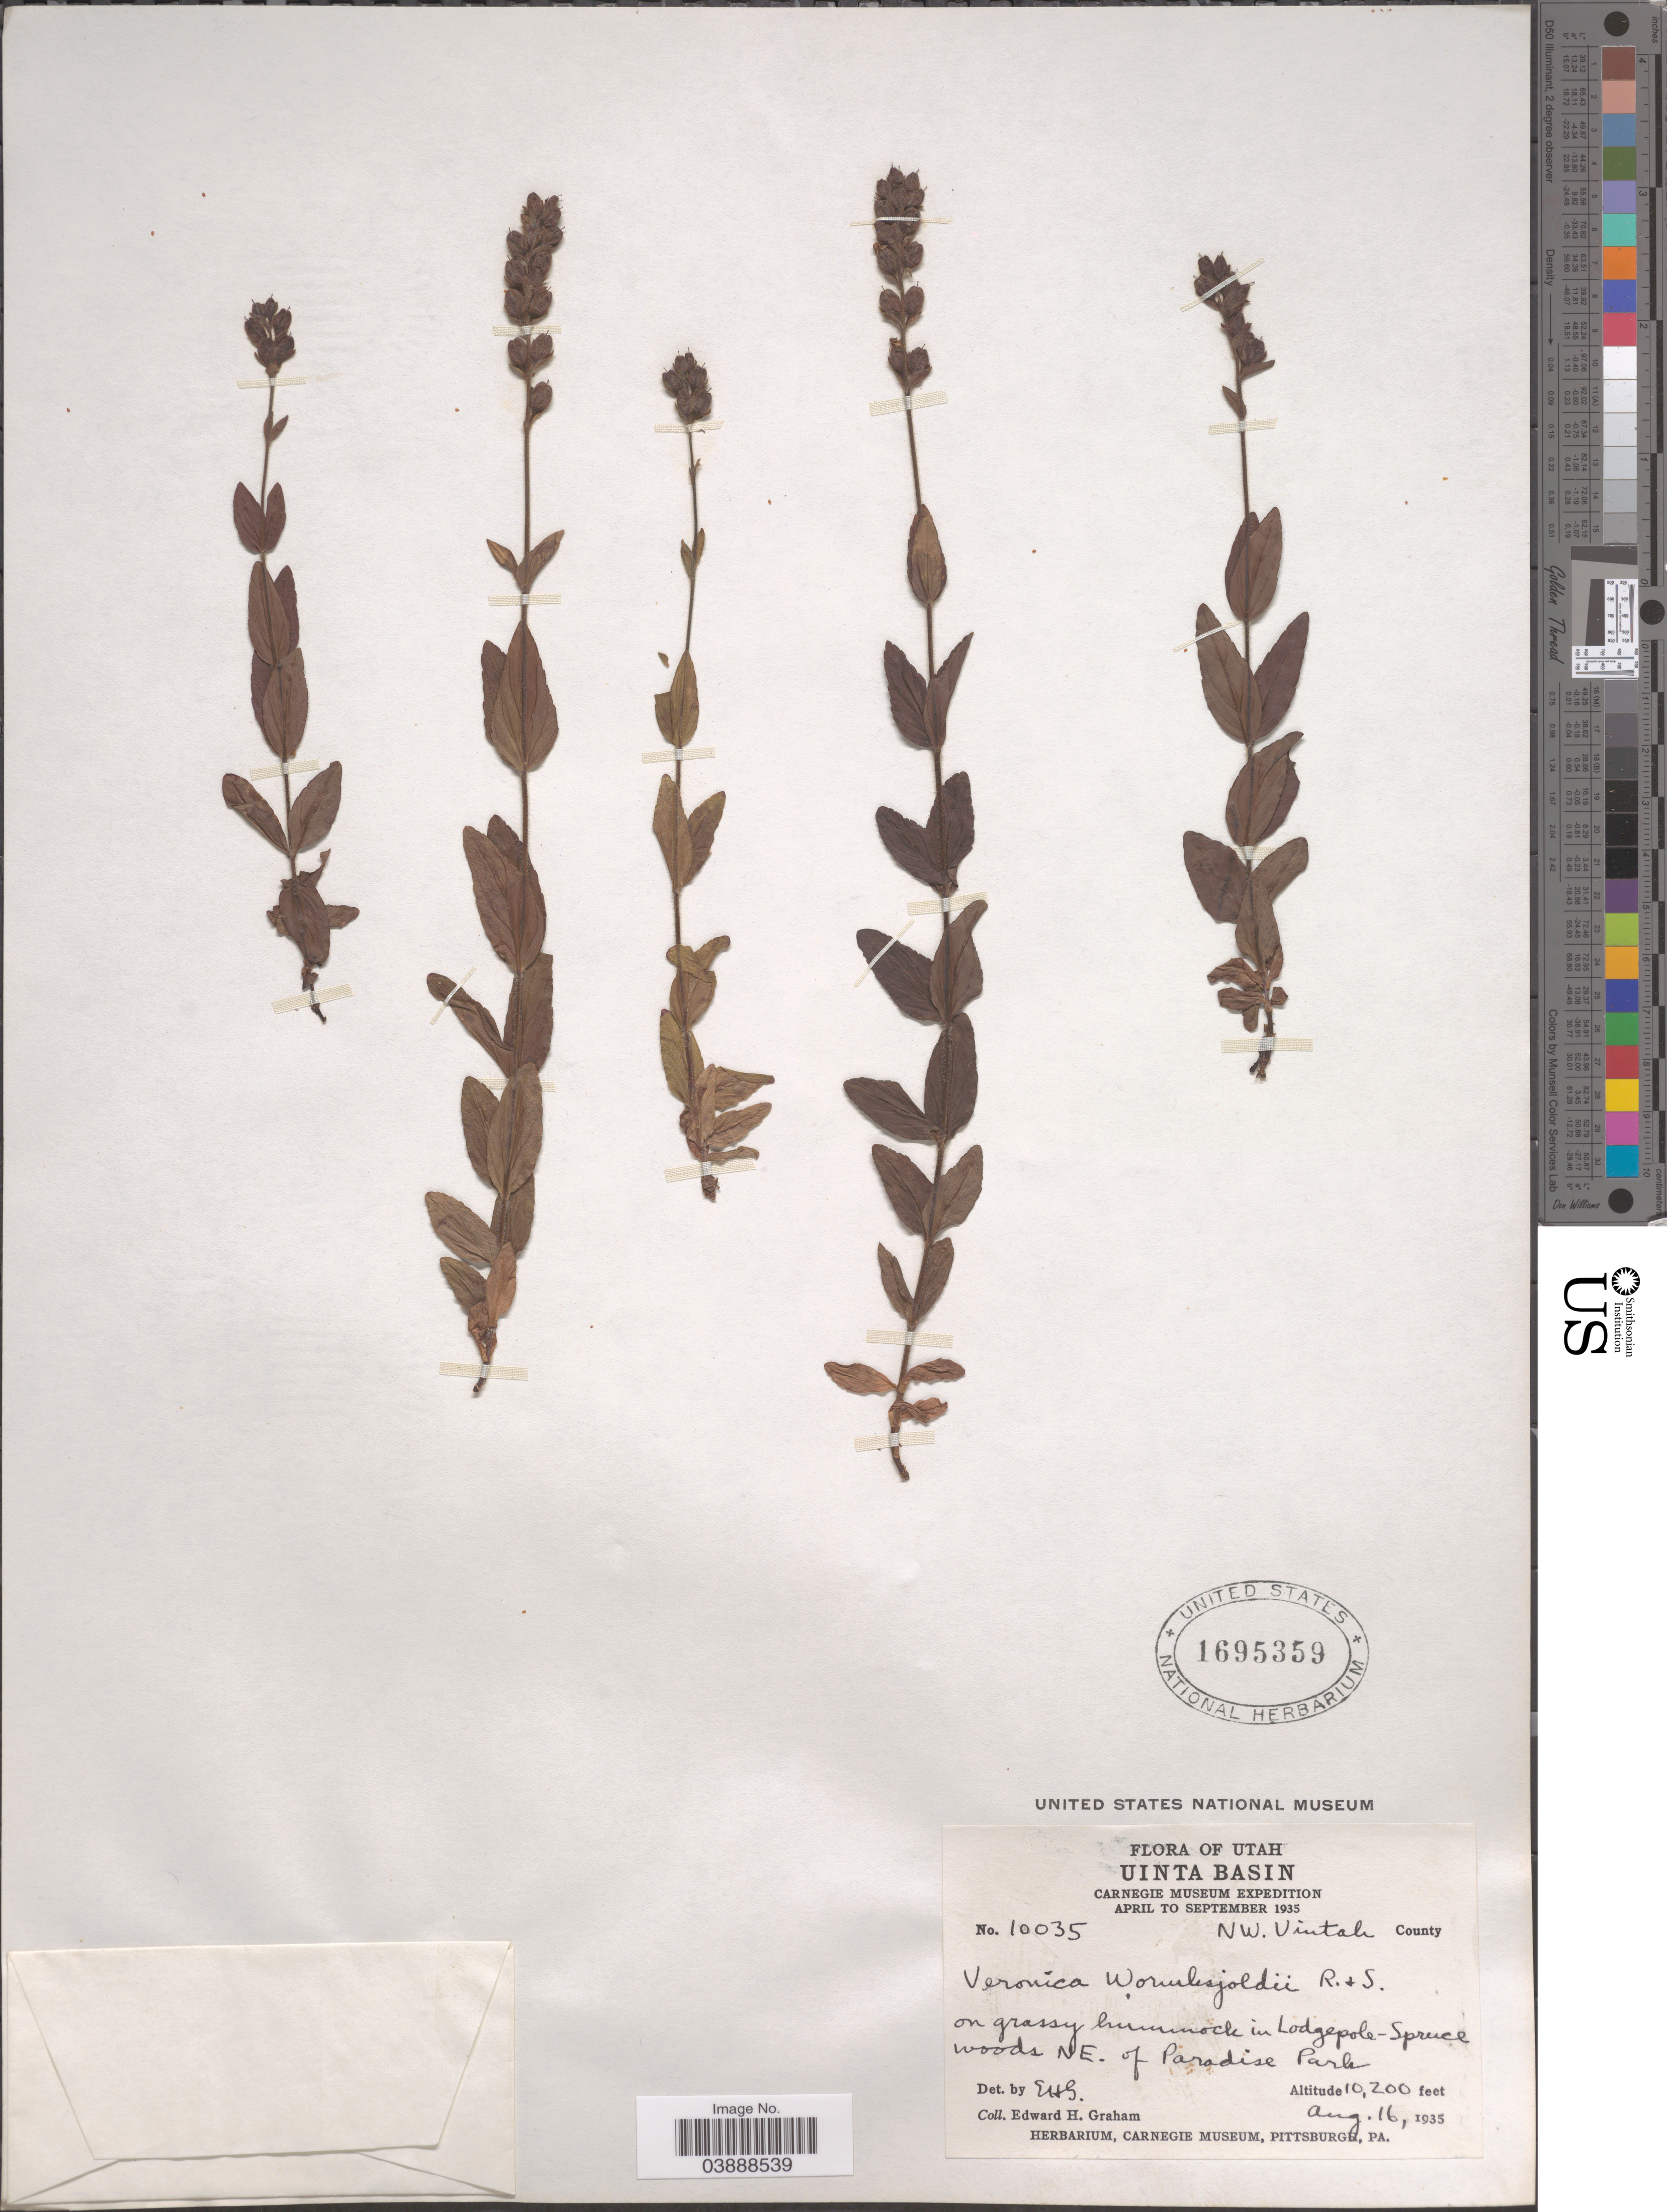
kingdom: Plantae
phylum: Tracheophyta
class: Magnoliopsida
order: Lamiales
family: Plantaginaceae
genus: Veronica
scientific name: Veronica wormskjoldii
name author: Roem. & Schult.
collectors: E. H. Graham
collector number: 10035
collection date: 1935-08-16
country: United States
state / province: Utah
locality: Uintah Basin. NW. Uintah County. In lodgepol-Spruce woods NE. of Paradise Park.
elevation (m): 3109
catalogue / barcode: US 1695359